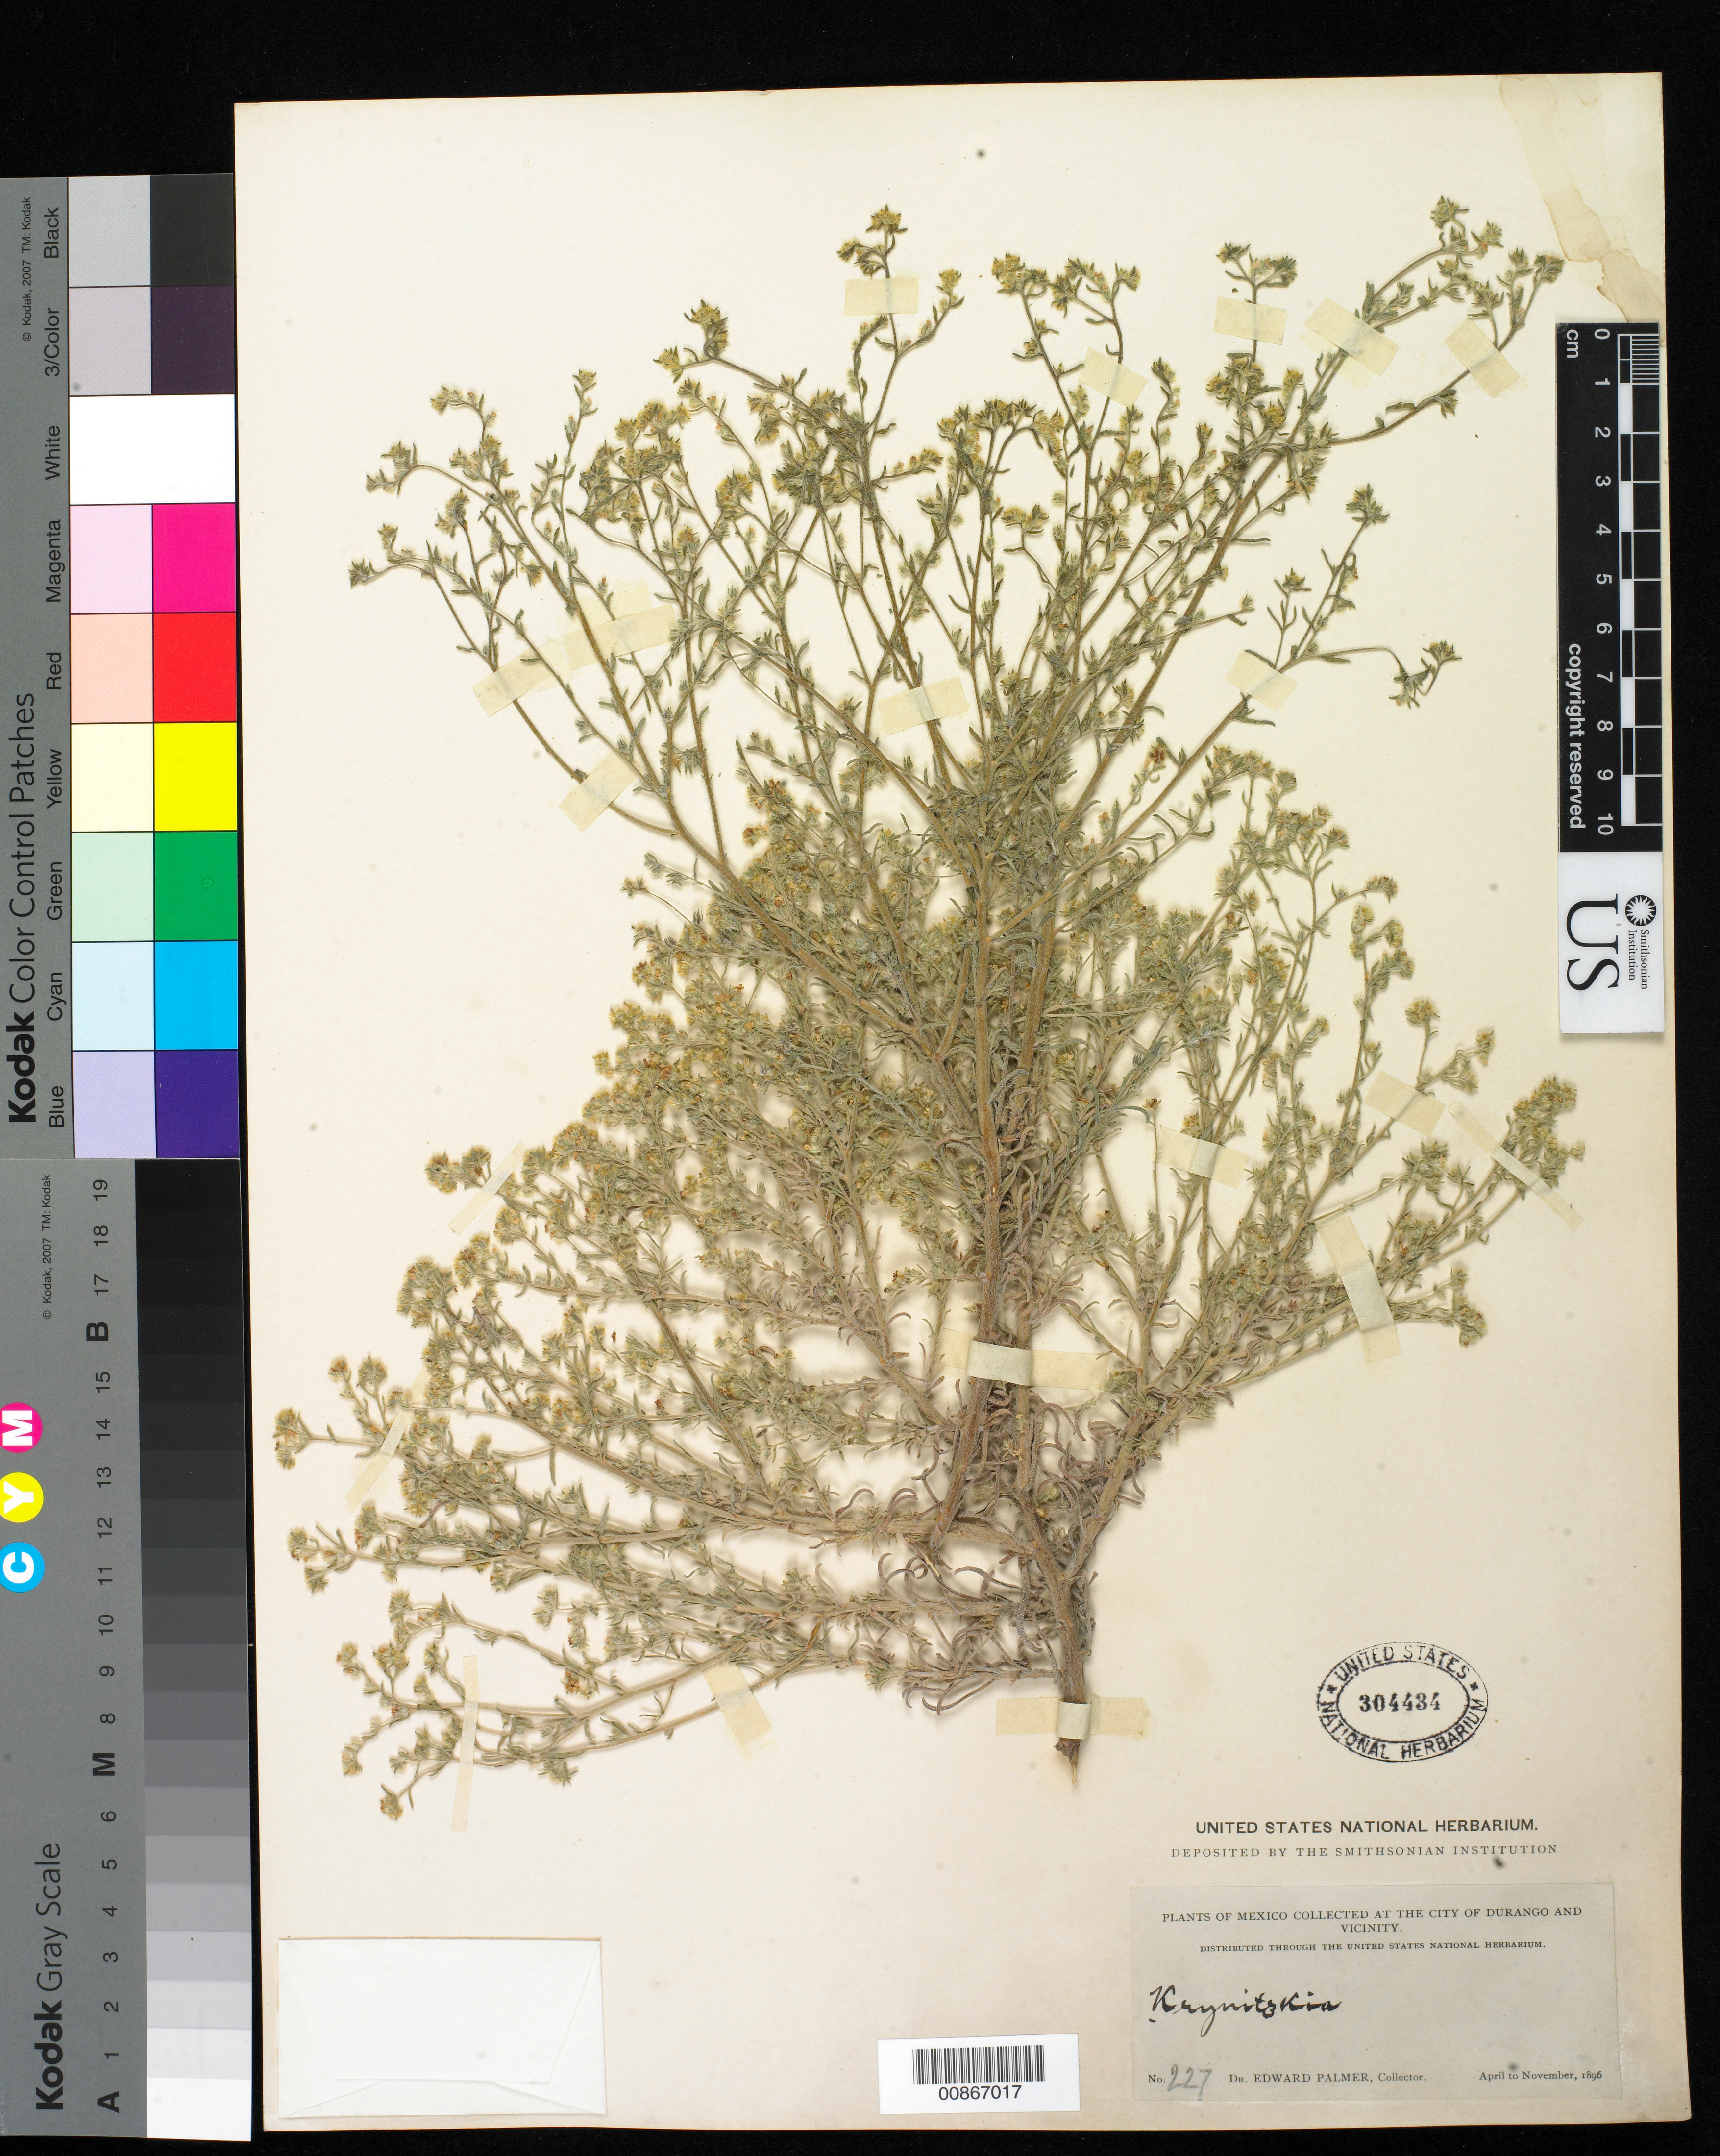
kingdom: Plantae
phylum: Tracheophyta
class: Magnoliopsida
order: Boraginales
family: Boraginaceae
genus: Cryptantha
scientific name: Cryptantha albida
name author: (Kunth) I.M. Johnst.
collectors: E. Palmer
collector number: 227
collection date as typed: Apr 1896 to -- Nov 1896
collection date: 1896-04/1896-11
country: Mexico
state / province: Durango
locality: City of Durango and vicinity.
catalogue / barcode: US 304434